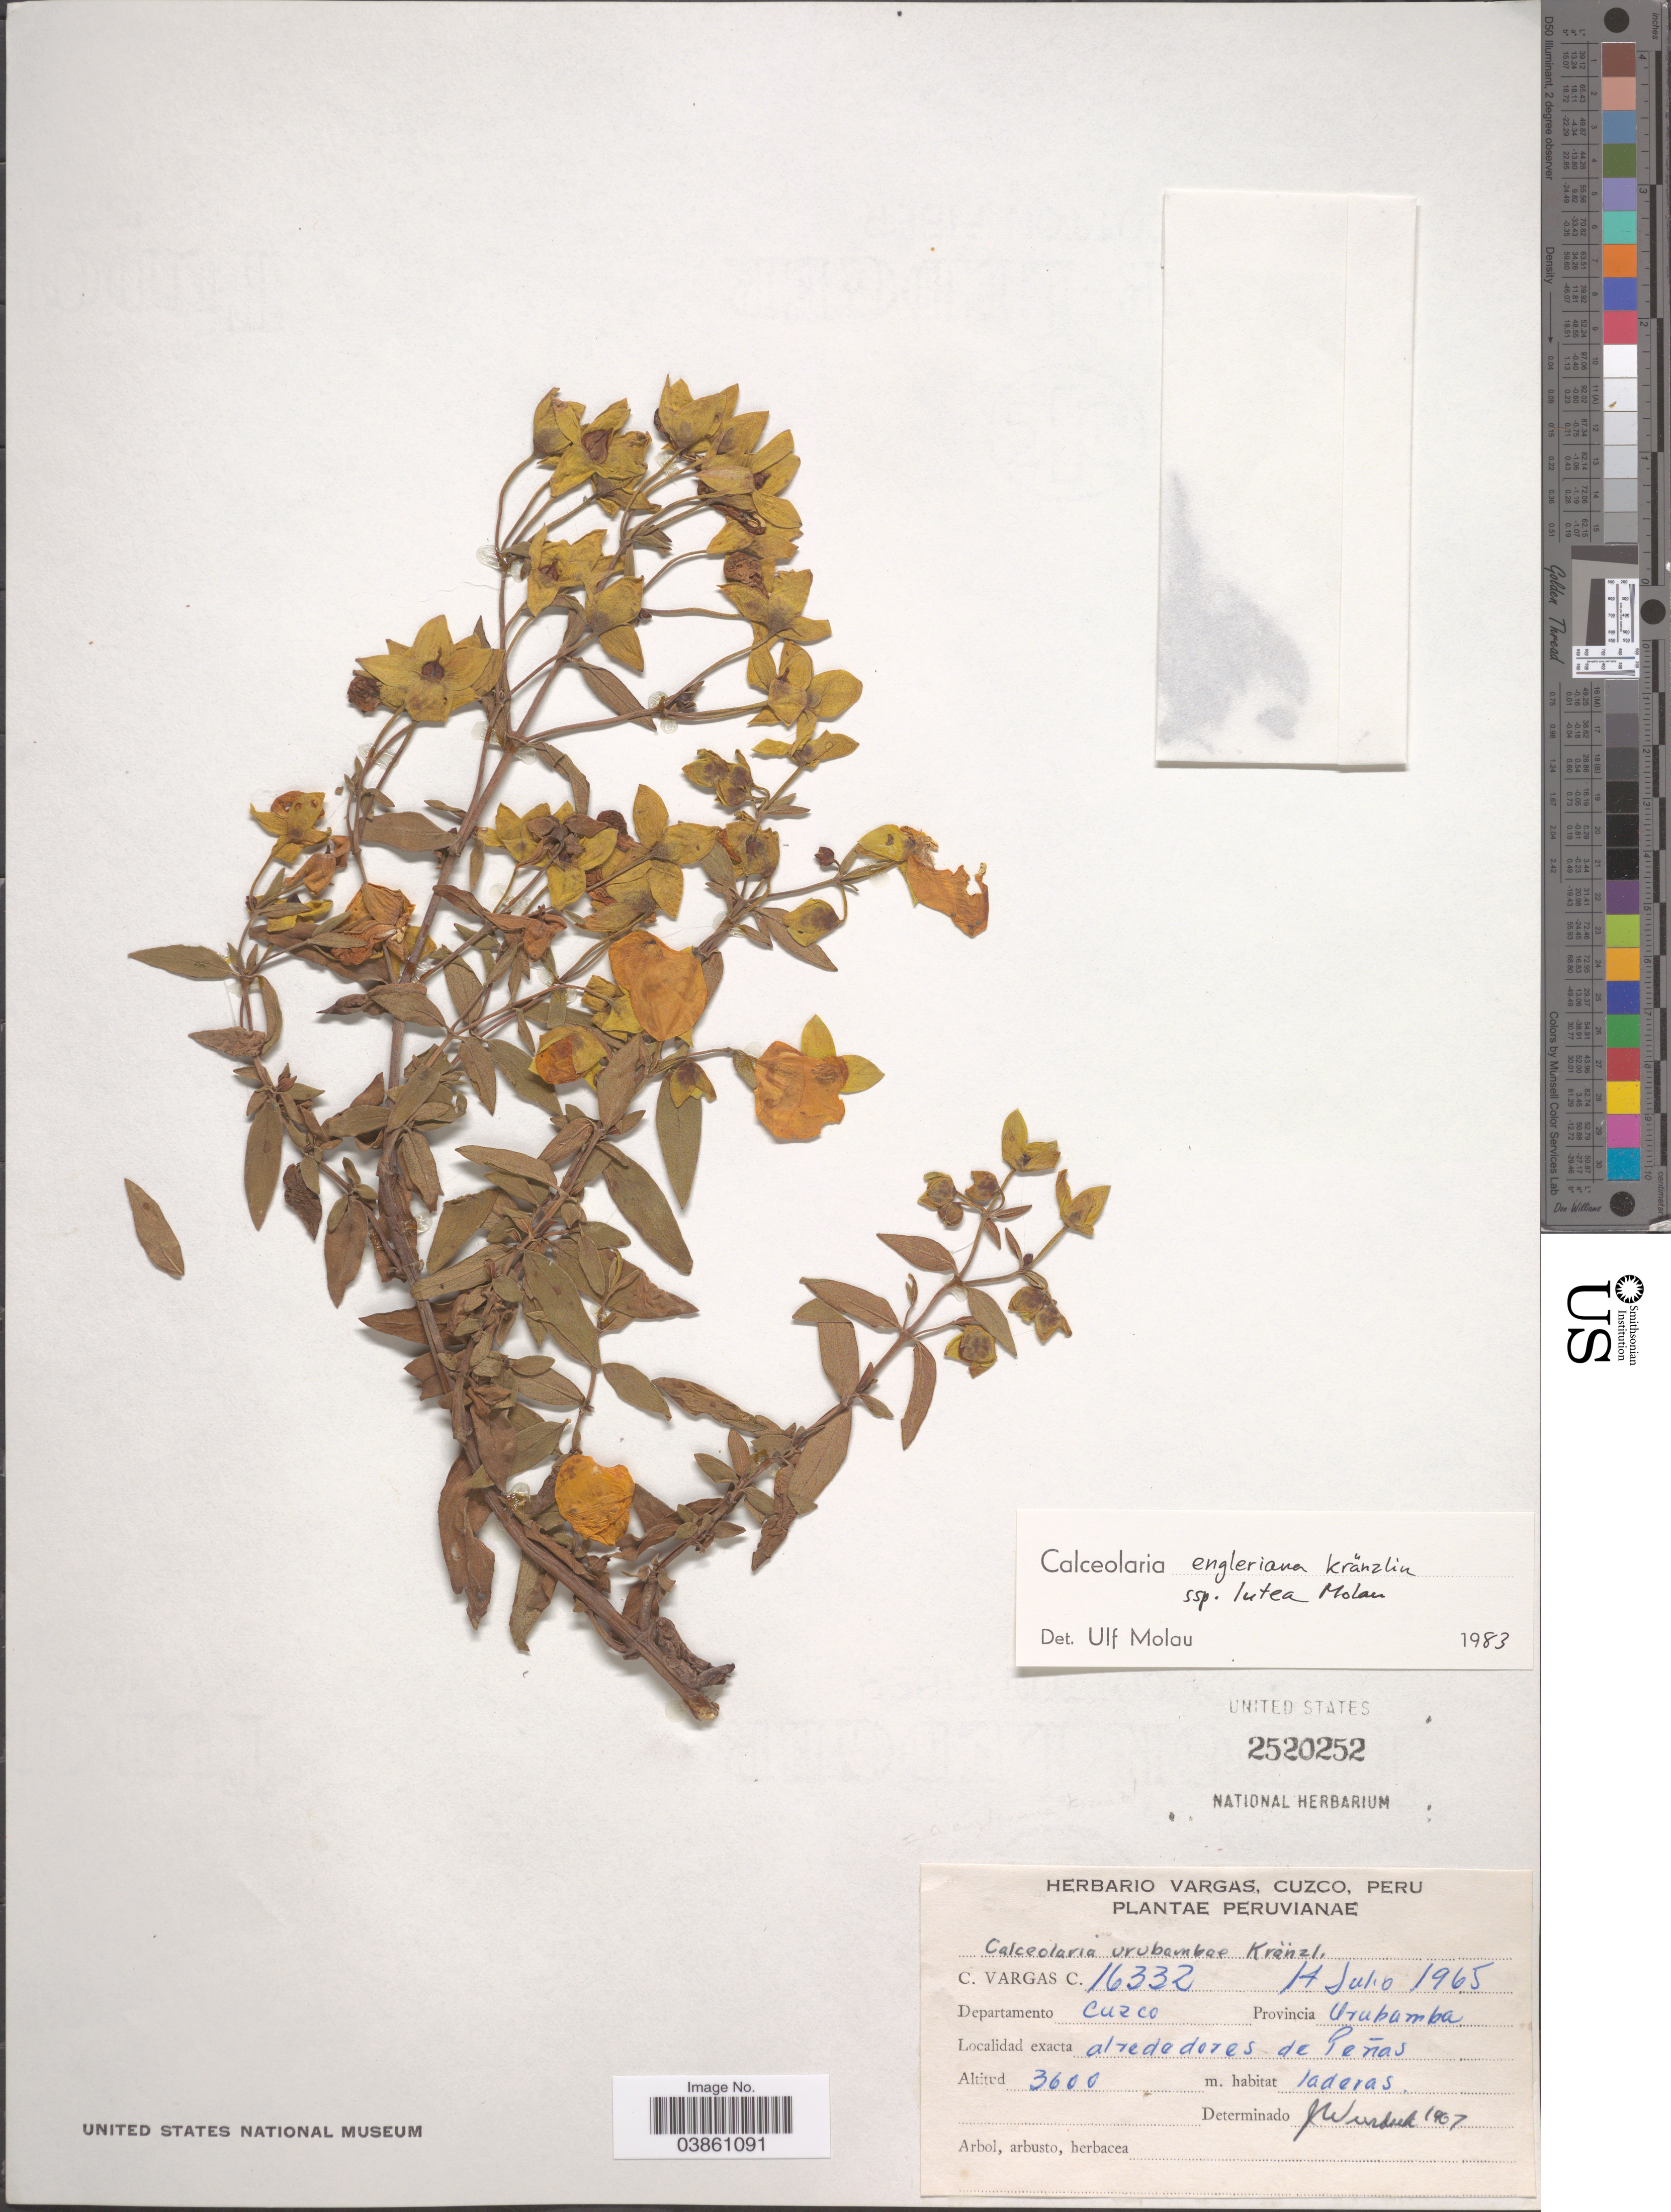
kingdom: Plantae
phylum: Tracheophyta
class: Magnoliopsida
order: Lamiales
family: Calceolariaceae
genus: Calceolaria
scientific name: Calceolaria engleriana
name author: Kraenzl.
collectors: C. Vargas Calderón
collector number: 16332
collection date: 1965-07-14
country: Peru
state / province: Cusco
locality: Departamento Cuzco. Provincia Urubamba. Alrededores de Peñas.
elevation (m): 3600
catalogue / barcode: US 2520252